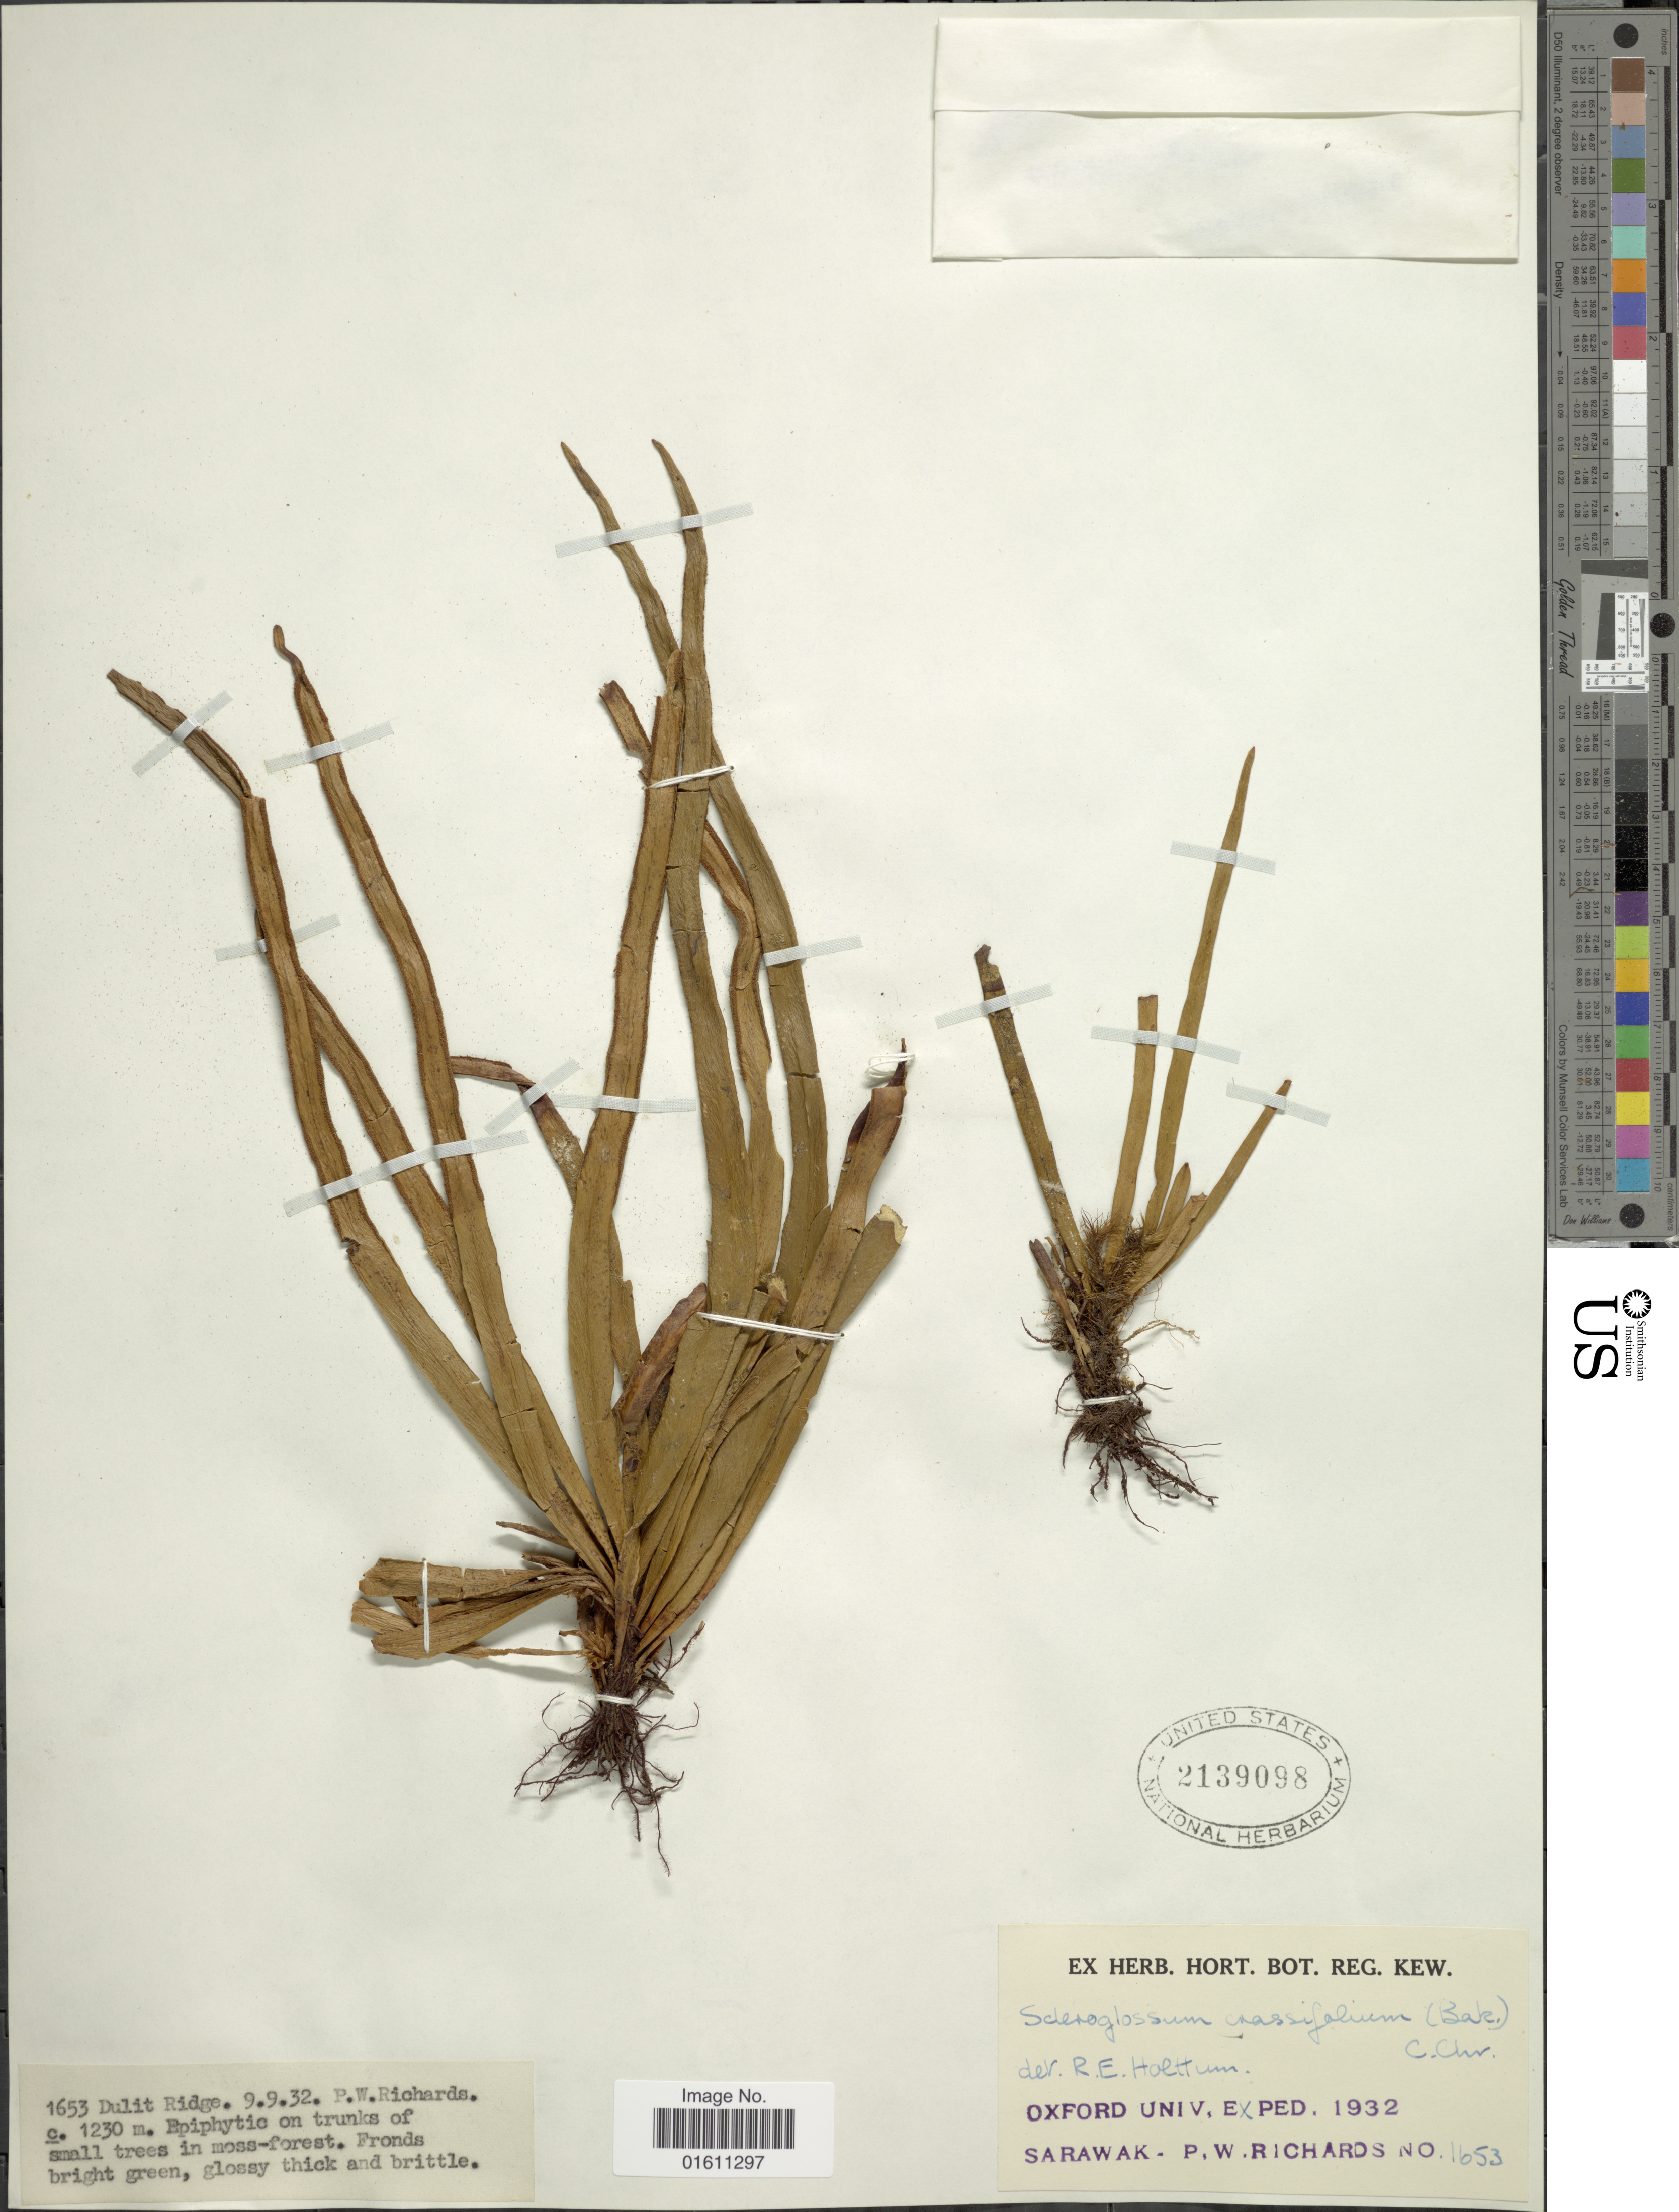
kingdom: Plantae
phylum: Tracheophyta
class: Polypodiopsida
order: Polypodiales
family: Polypodiaceae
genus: Scleroglossum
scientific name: Scleroglossum crassifolium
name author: (Baker) C. Chr.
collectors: P. Richards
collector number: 1653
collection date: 1932-09-09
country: Malaysia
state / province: Sarawak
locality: Sarawak, Dulit ridge.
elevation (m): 1230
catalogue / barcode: US 2139098